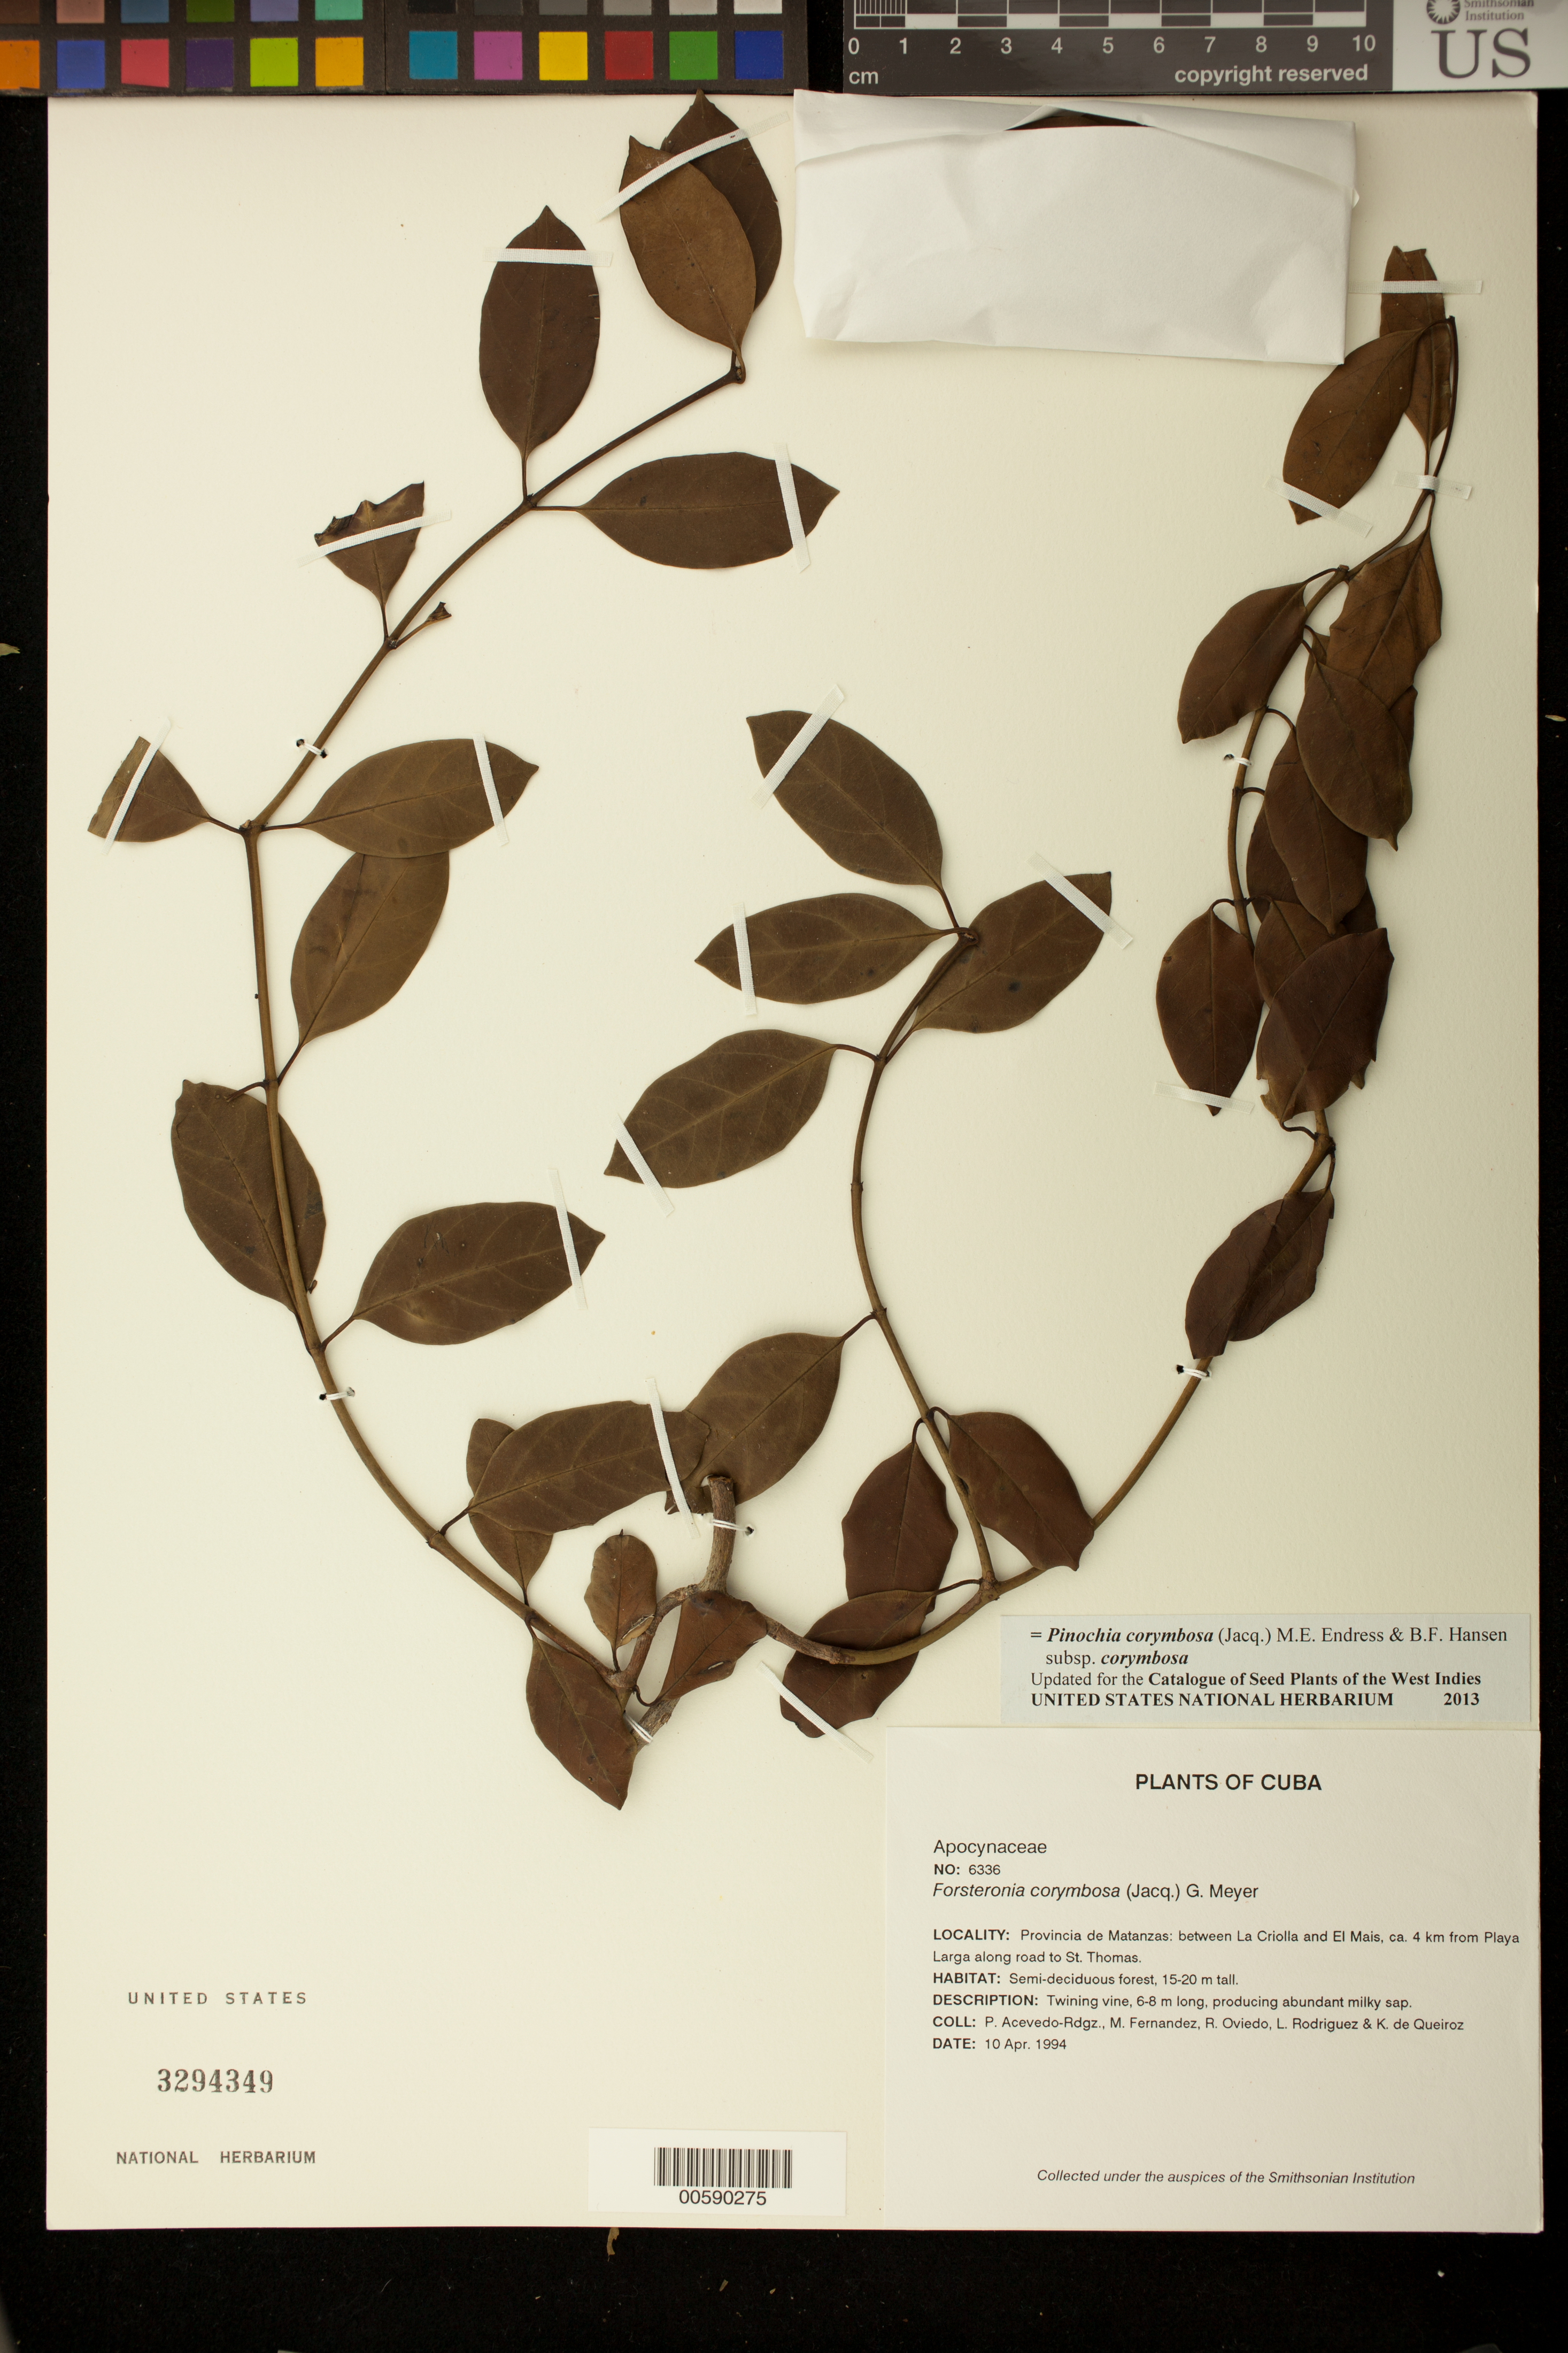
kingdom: Plantae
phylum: Tracheophyta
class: Magnoliopsida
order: Gentianales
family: Apocynaceae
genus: Pinochia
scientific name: Pinochia corymbosa subsp. corymbosa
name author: (Jacq.) M.E. Endress & B.F. Hansen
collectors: P. Acevedo-Rodr., M. Fernández, R. Oviedo, L. Rodriguez & K. De Queiroz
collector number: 6336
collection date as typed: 10 Apr 1994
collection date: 1994-04-10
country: Cuba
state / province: Matanzas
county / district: Municipio de Ciénaga de Zapata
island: Cuba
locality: Provincia de Matanzas: between La Criolla and El Mais, ca 4 km from Playa Larga along road to St Thomas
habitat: Semi-deciduous forest, 15-20 m tall.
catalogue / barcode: US 3294349